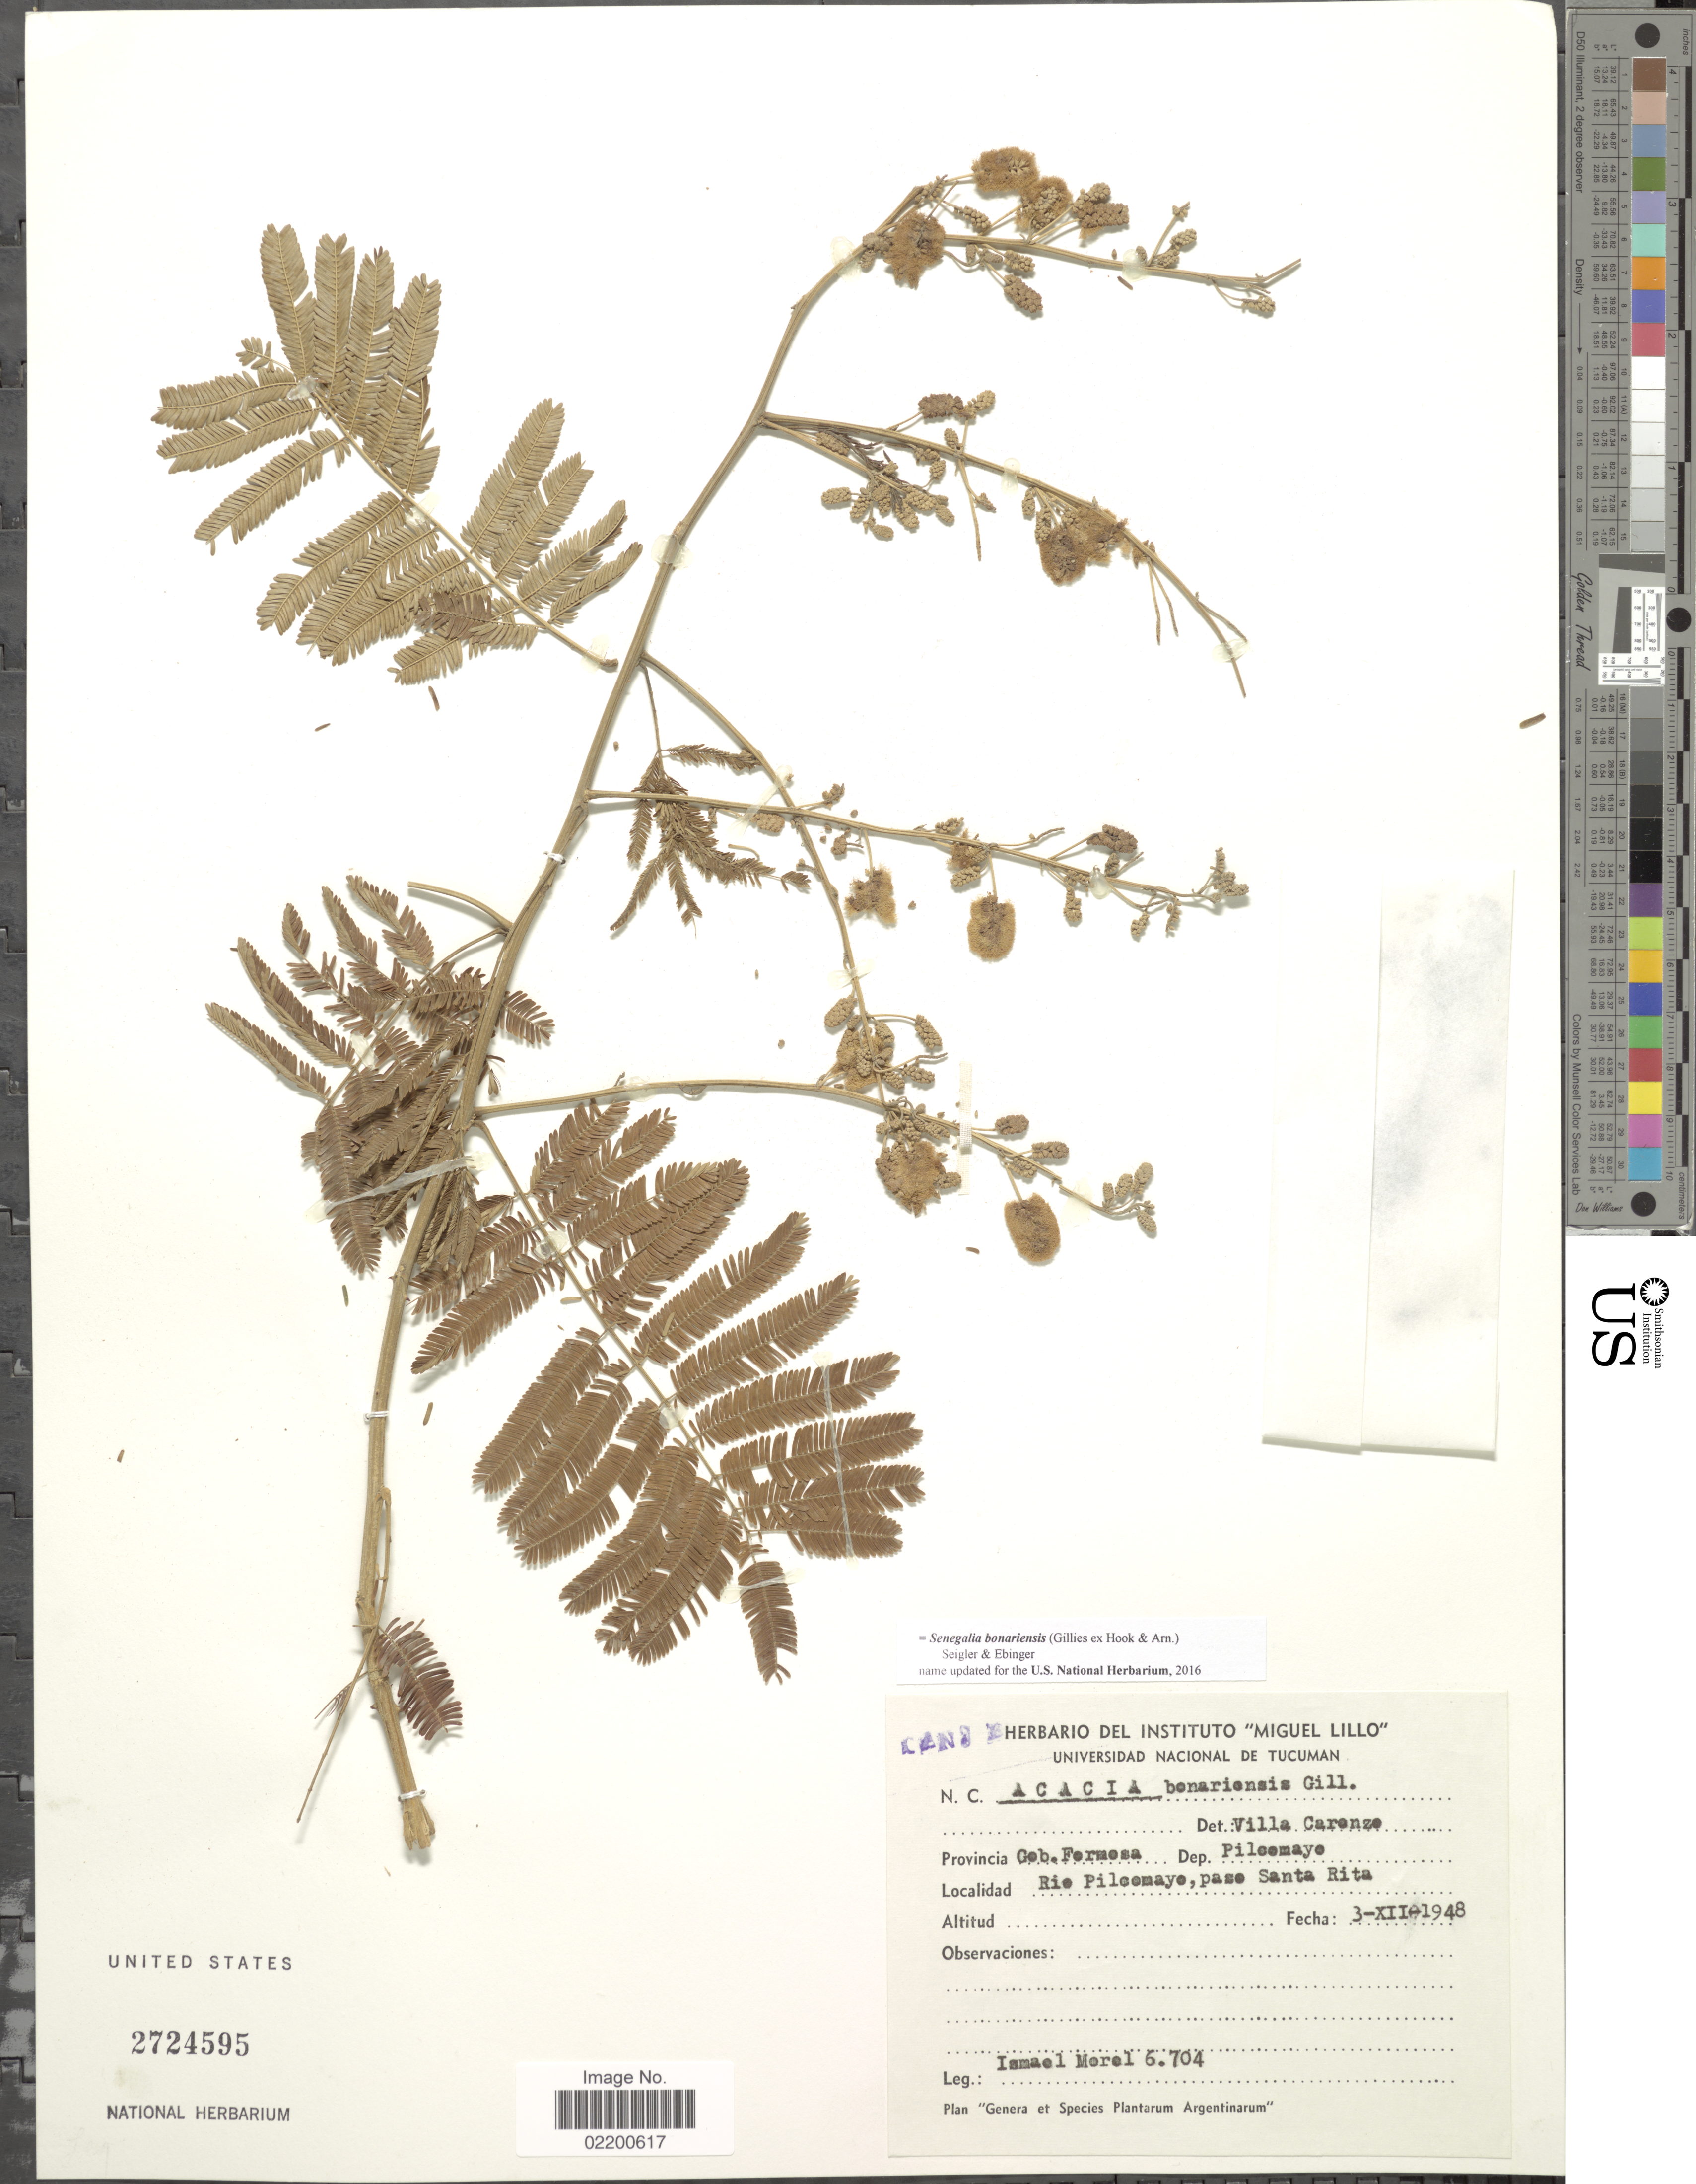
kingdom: Plantae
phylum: Tracheophyta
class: Magnoliopsida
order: Fabales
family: Fabaceae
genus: Senegalia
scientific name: Senegalia bonariensis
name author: (Gillies ex Hook. & Arn.) Seigler & Ebinger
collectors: I. Morel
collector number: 6704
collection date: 1948-12-03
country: Argentina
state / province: Formosa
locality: Gob. Formosa, Dep. Pilcomayo, Rio Pilcomayo, paso Santa Rita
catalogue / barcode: US 2724595